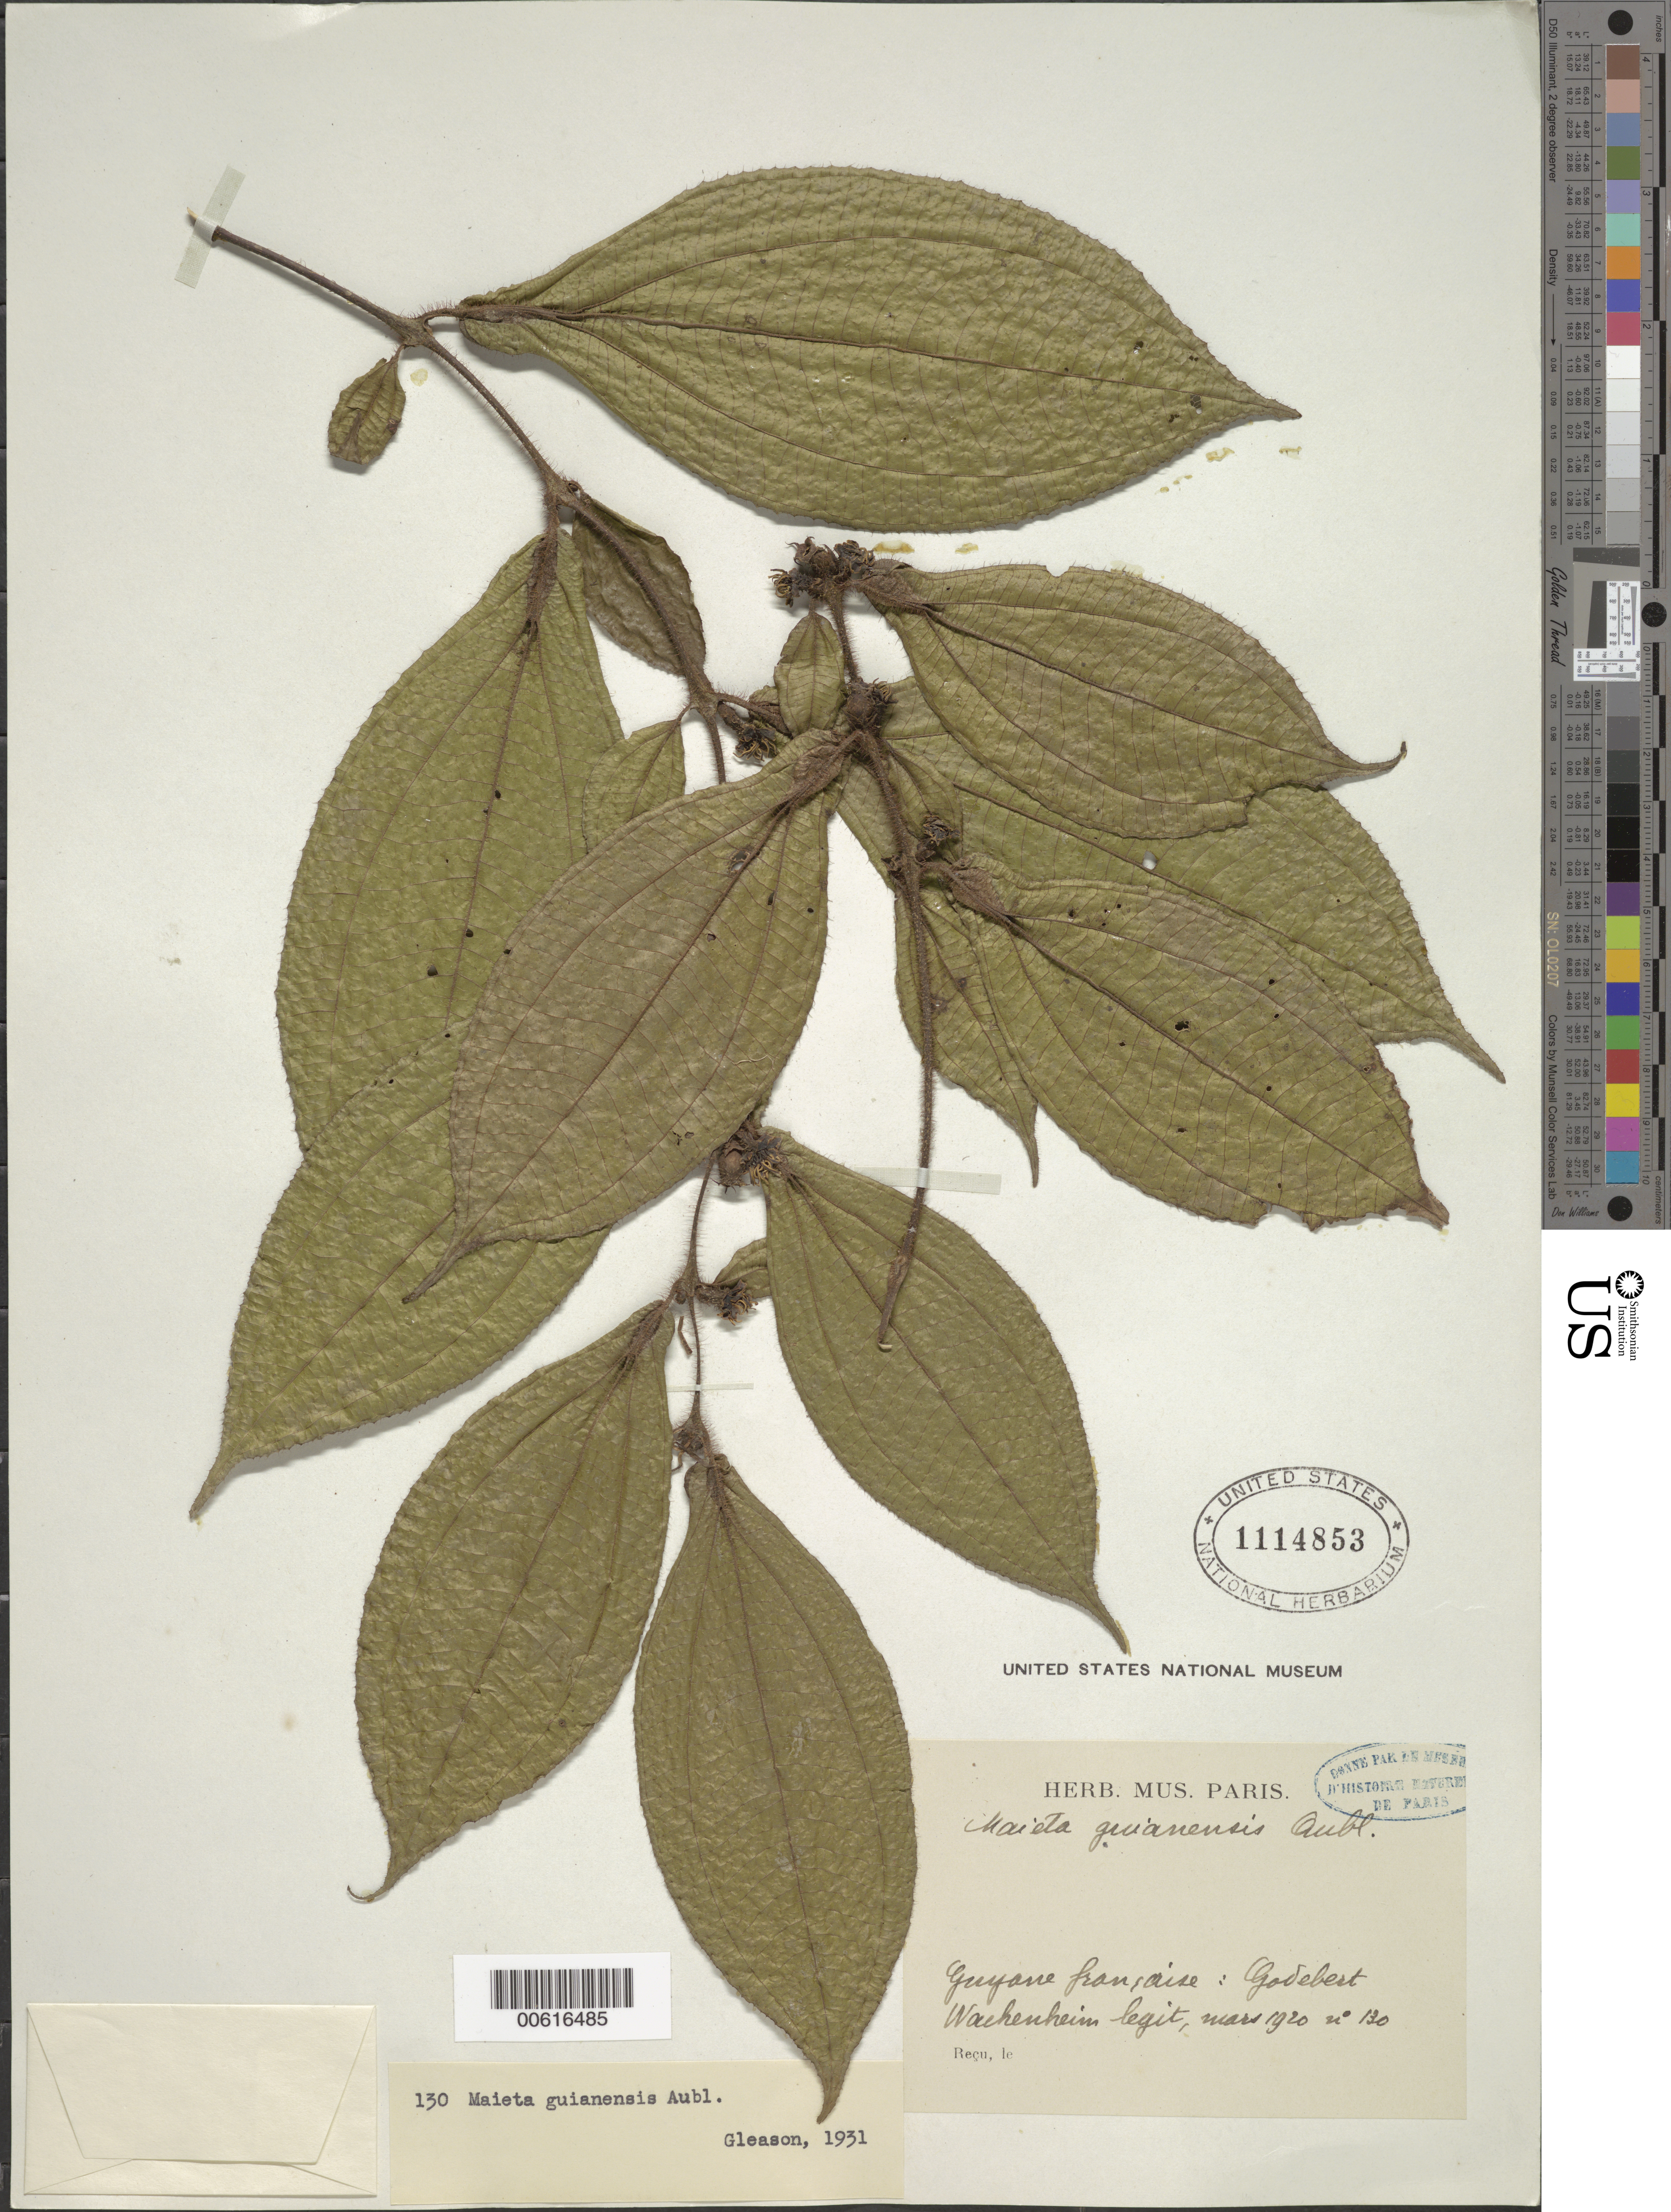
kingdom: Plantae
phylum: Tracheophyta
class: Magnoliopsida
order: Myrtales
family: Melastomataceae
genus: Maieta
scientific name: Maieta guianensis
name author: Aubl.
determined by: Gleason, H. A.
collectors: G. Wachenheim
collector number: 130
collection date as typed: Mar-20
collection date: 1920-03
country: French Guiana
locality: Godebert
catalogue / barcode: US 1114853